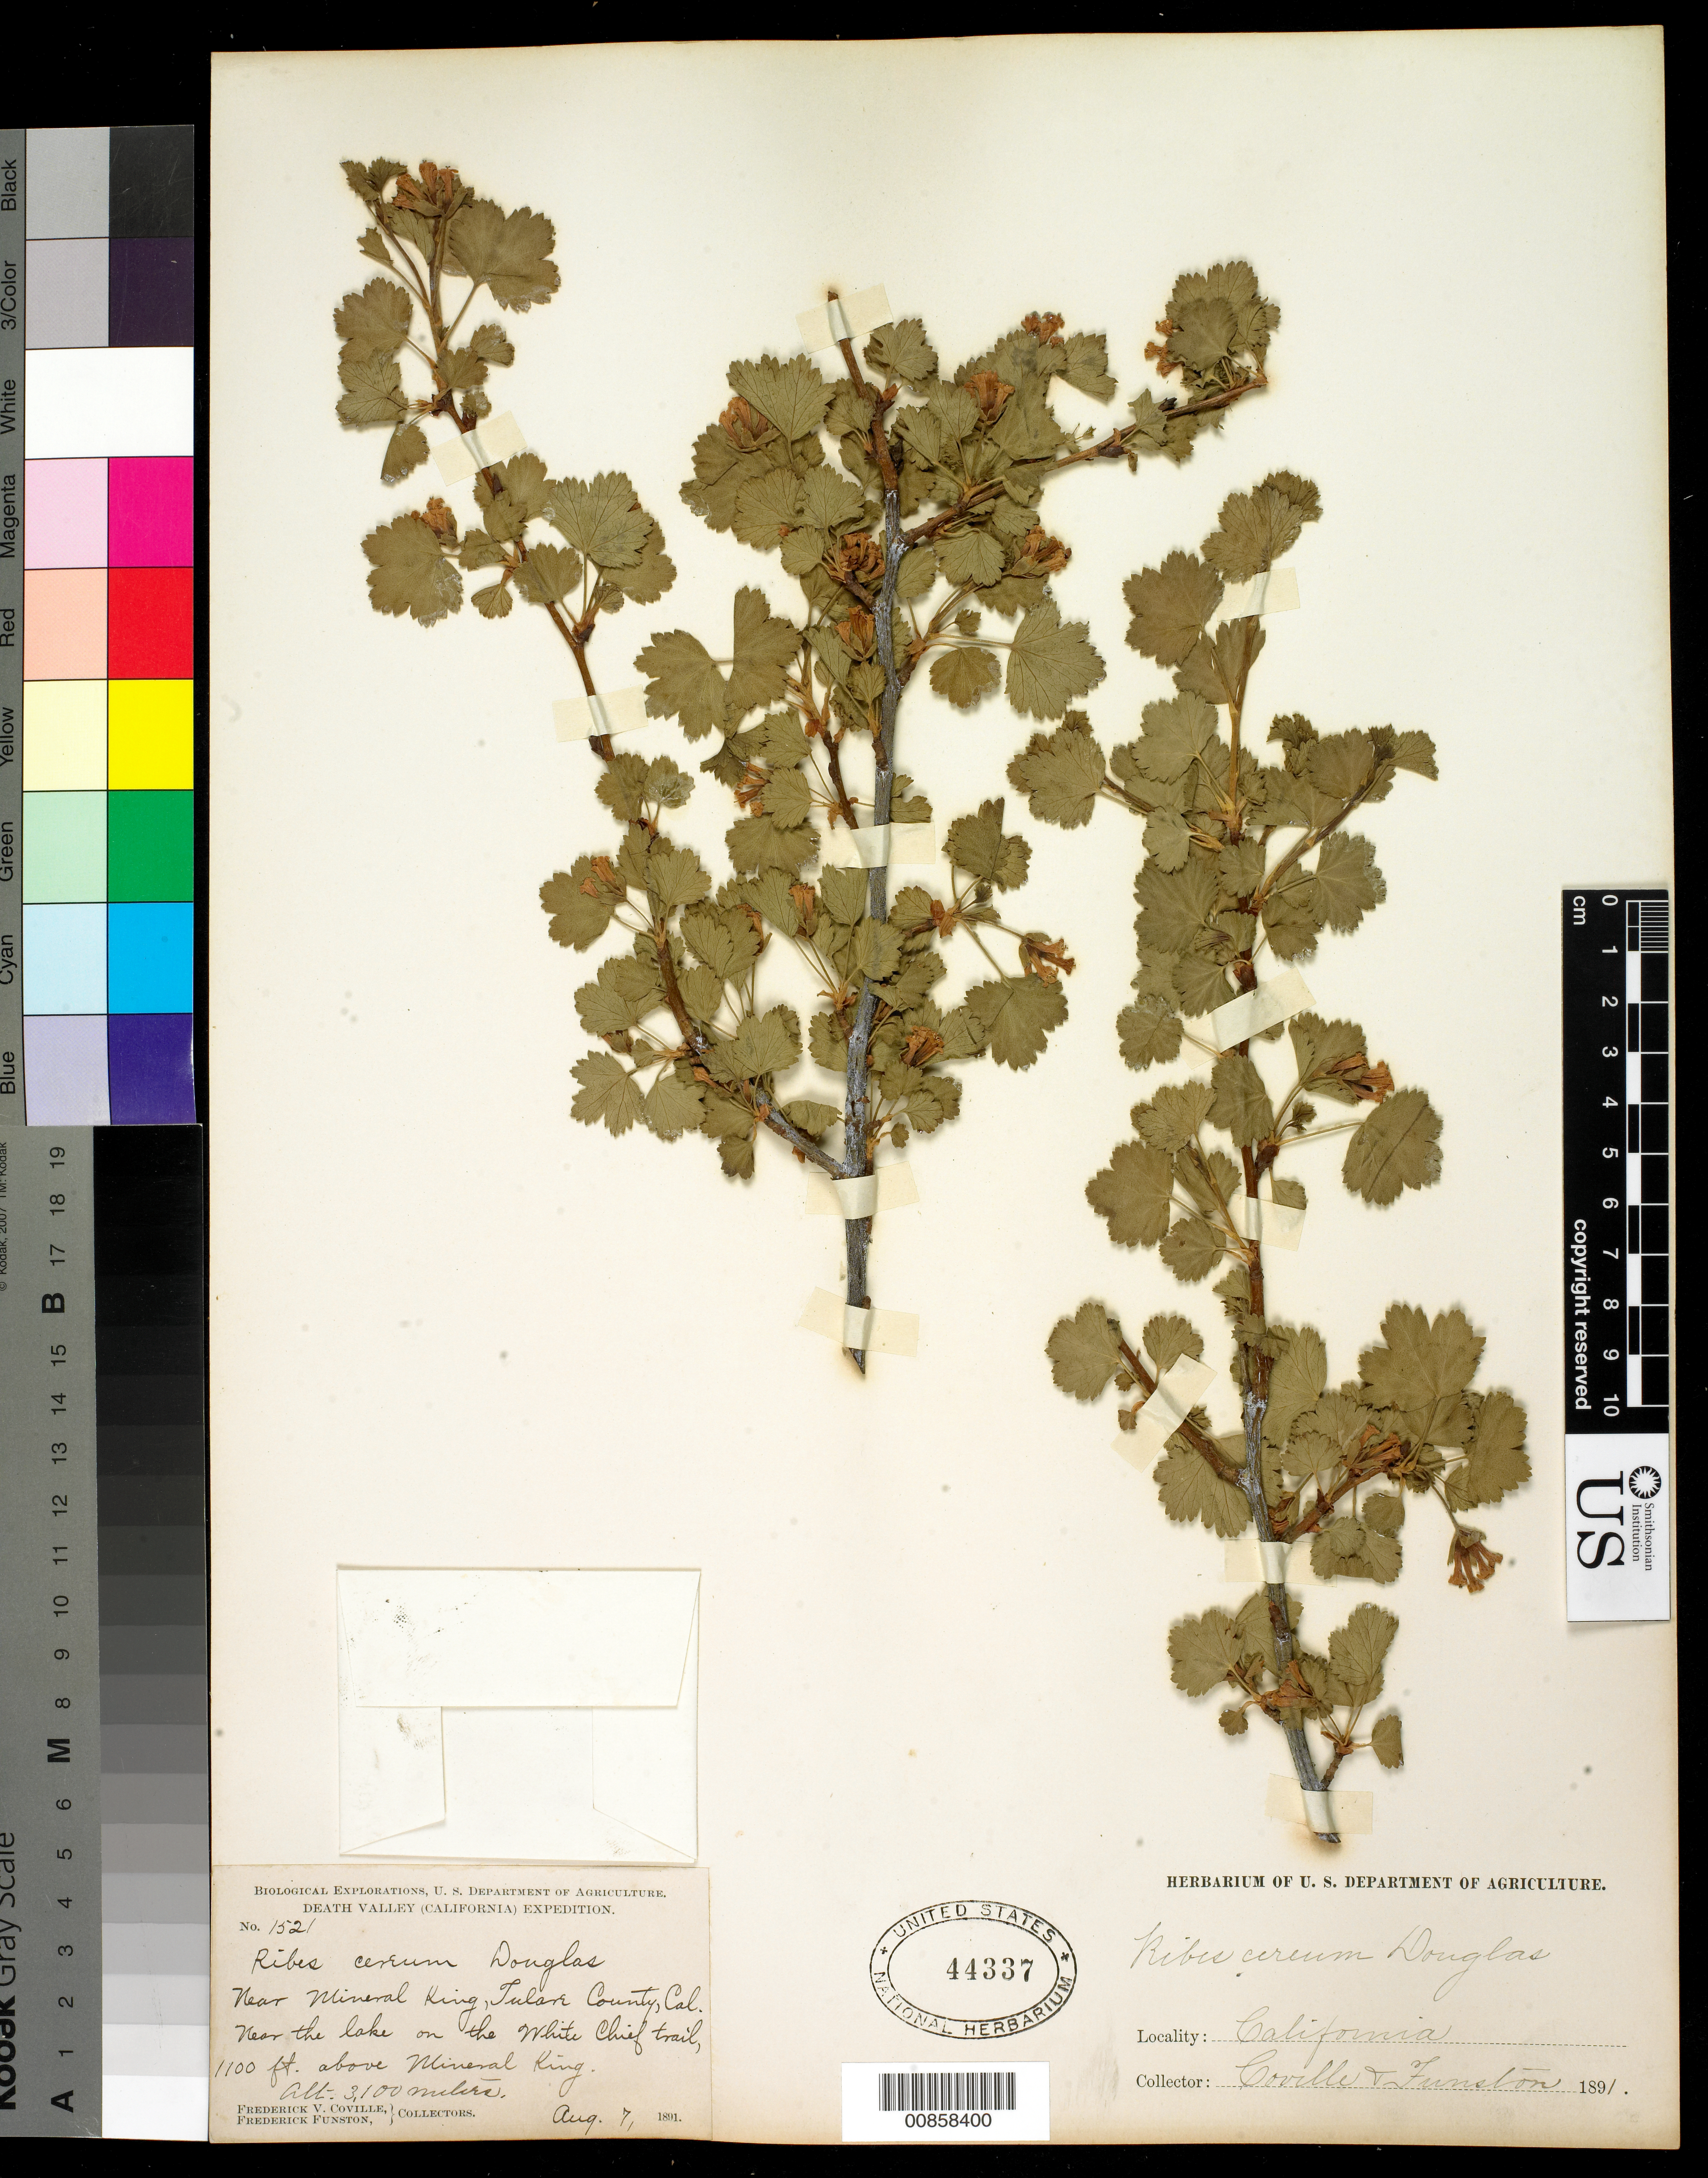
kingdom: Plantae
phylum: Tracheophyta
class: Magnoliopsida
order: Saxifragales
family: Grossulariaceae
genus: Ribes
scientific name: Ribes cereum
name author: Douglas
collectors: F. V. Coville & F. Funston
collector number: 1521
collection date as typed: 07 Aug 1891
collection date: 1891-08-07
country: United States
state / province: California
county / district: Tulare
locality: Near Mineral King, near the lake on the White Chief Trail,1100 ft above Mineral King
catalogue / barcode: US 44337